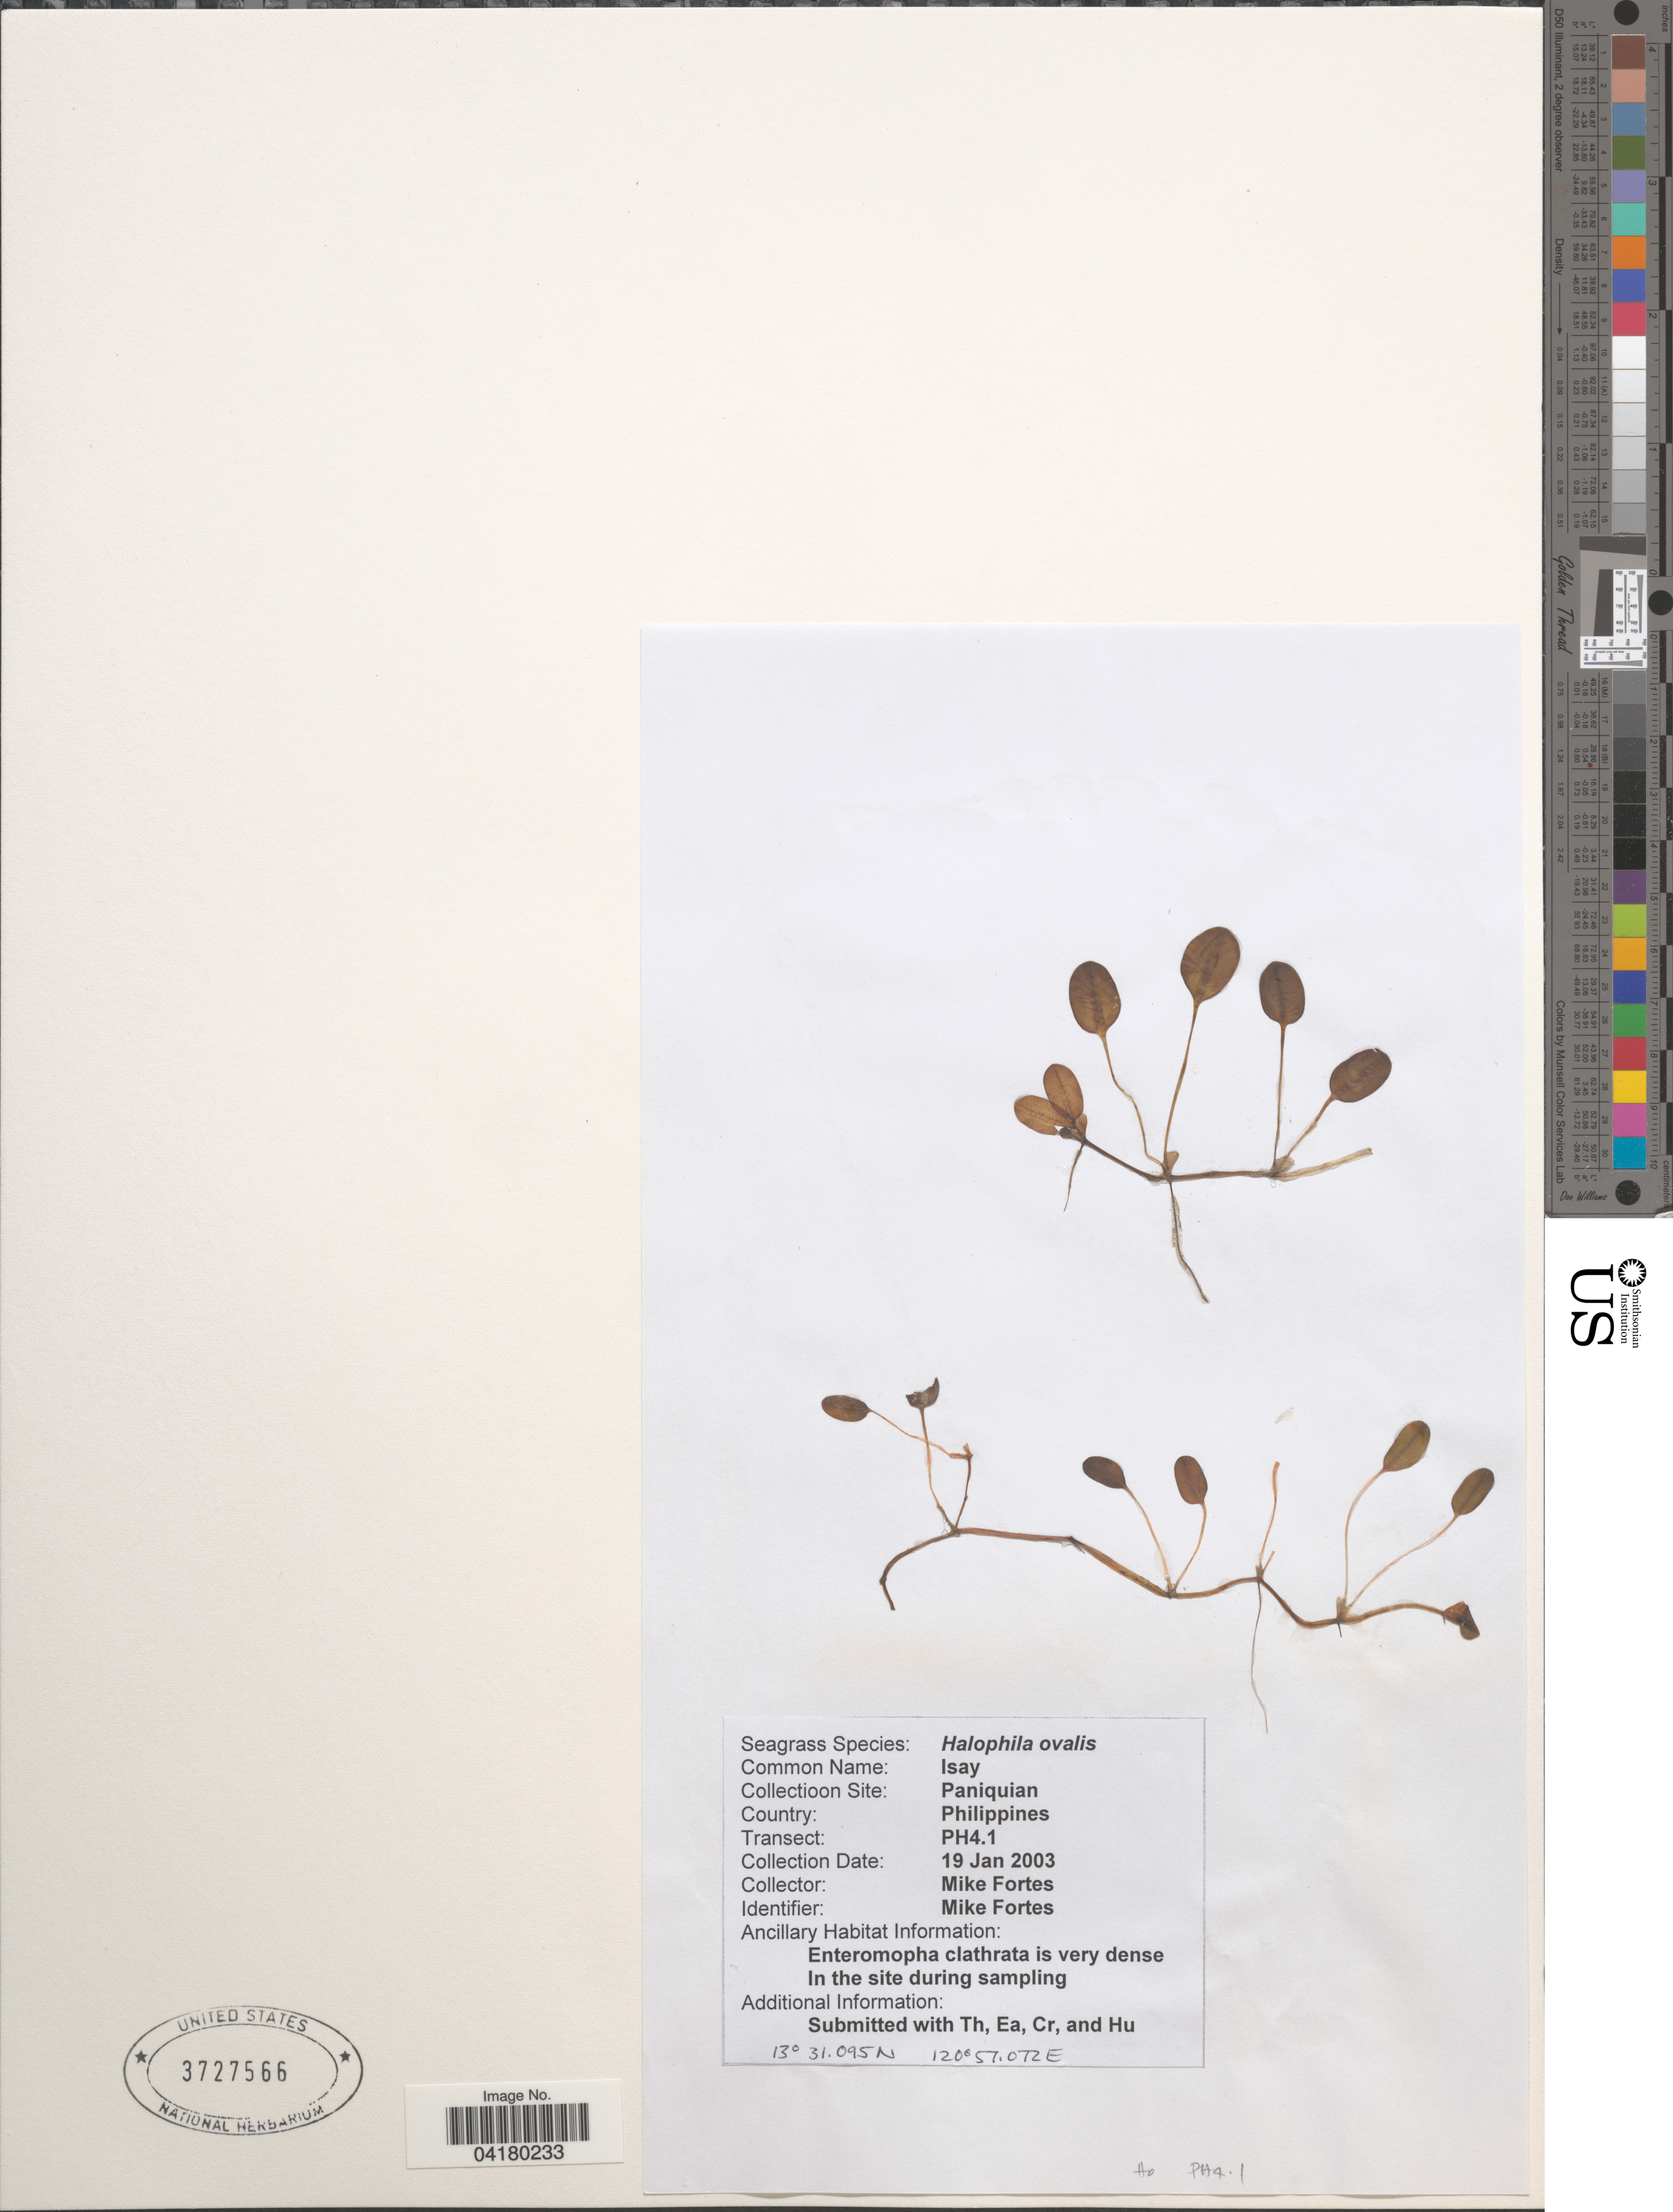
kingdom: Plantae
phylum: Tracheophyta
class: Liliopsida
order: Alismatales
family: Hydrocharitaceae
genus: Halophila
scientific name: Halophila ovalis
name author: (R. Br.) Hook. f.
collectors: M. Fortes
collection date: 2003-01-19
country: Philippines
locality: Paniquian. Transect: PH4.1.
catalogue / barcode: US 3727566